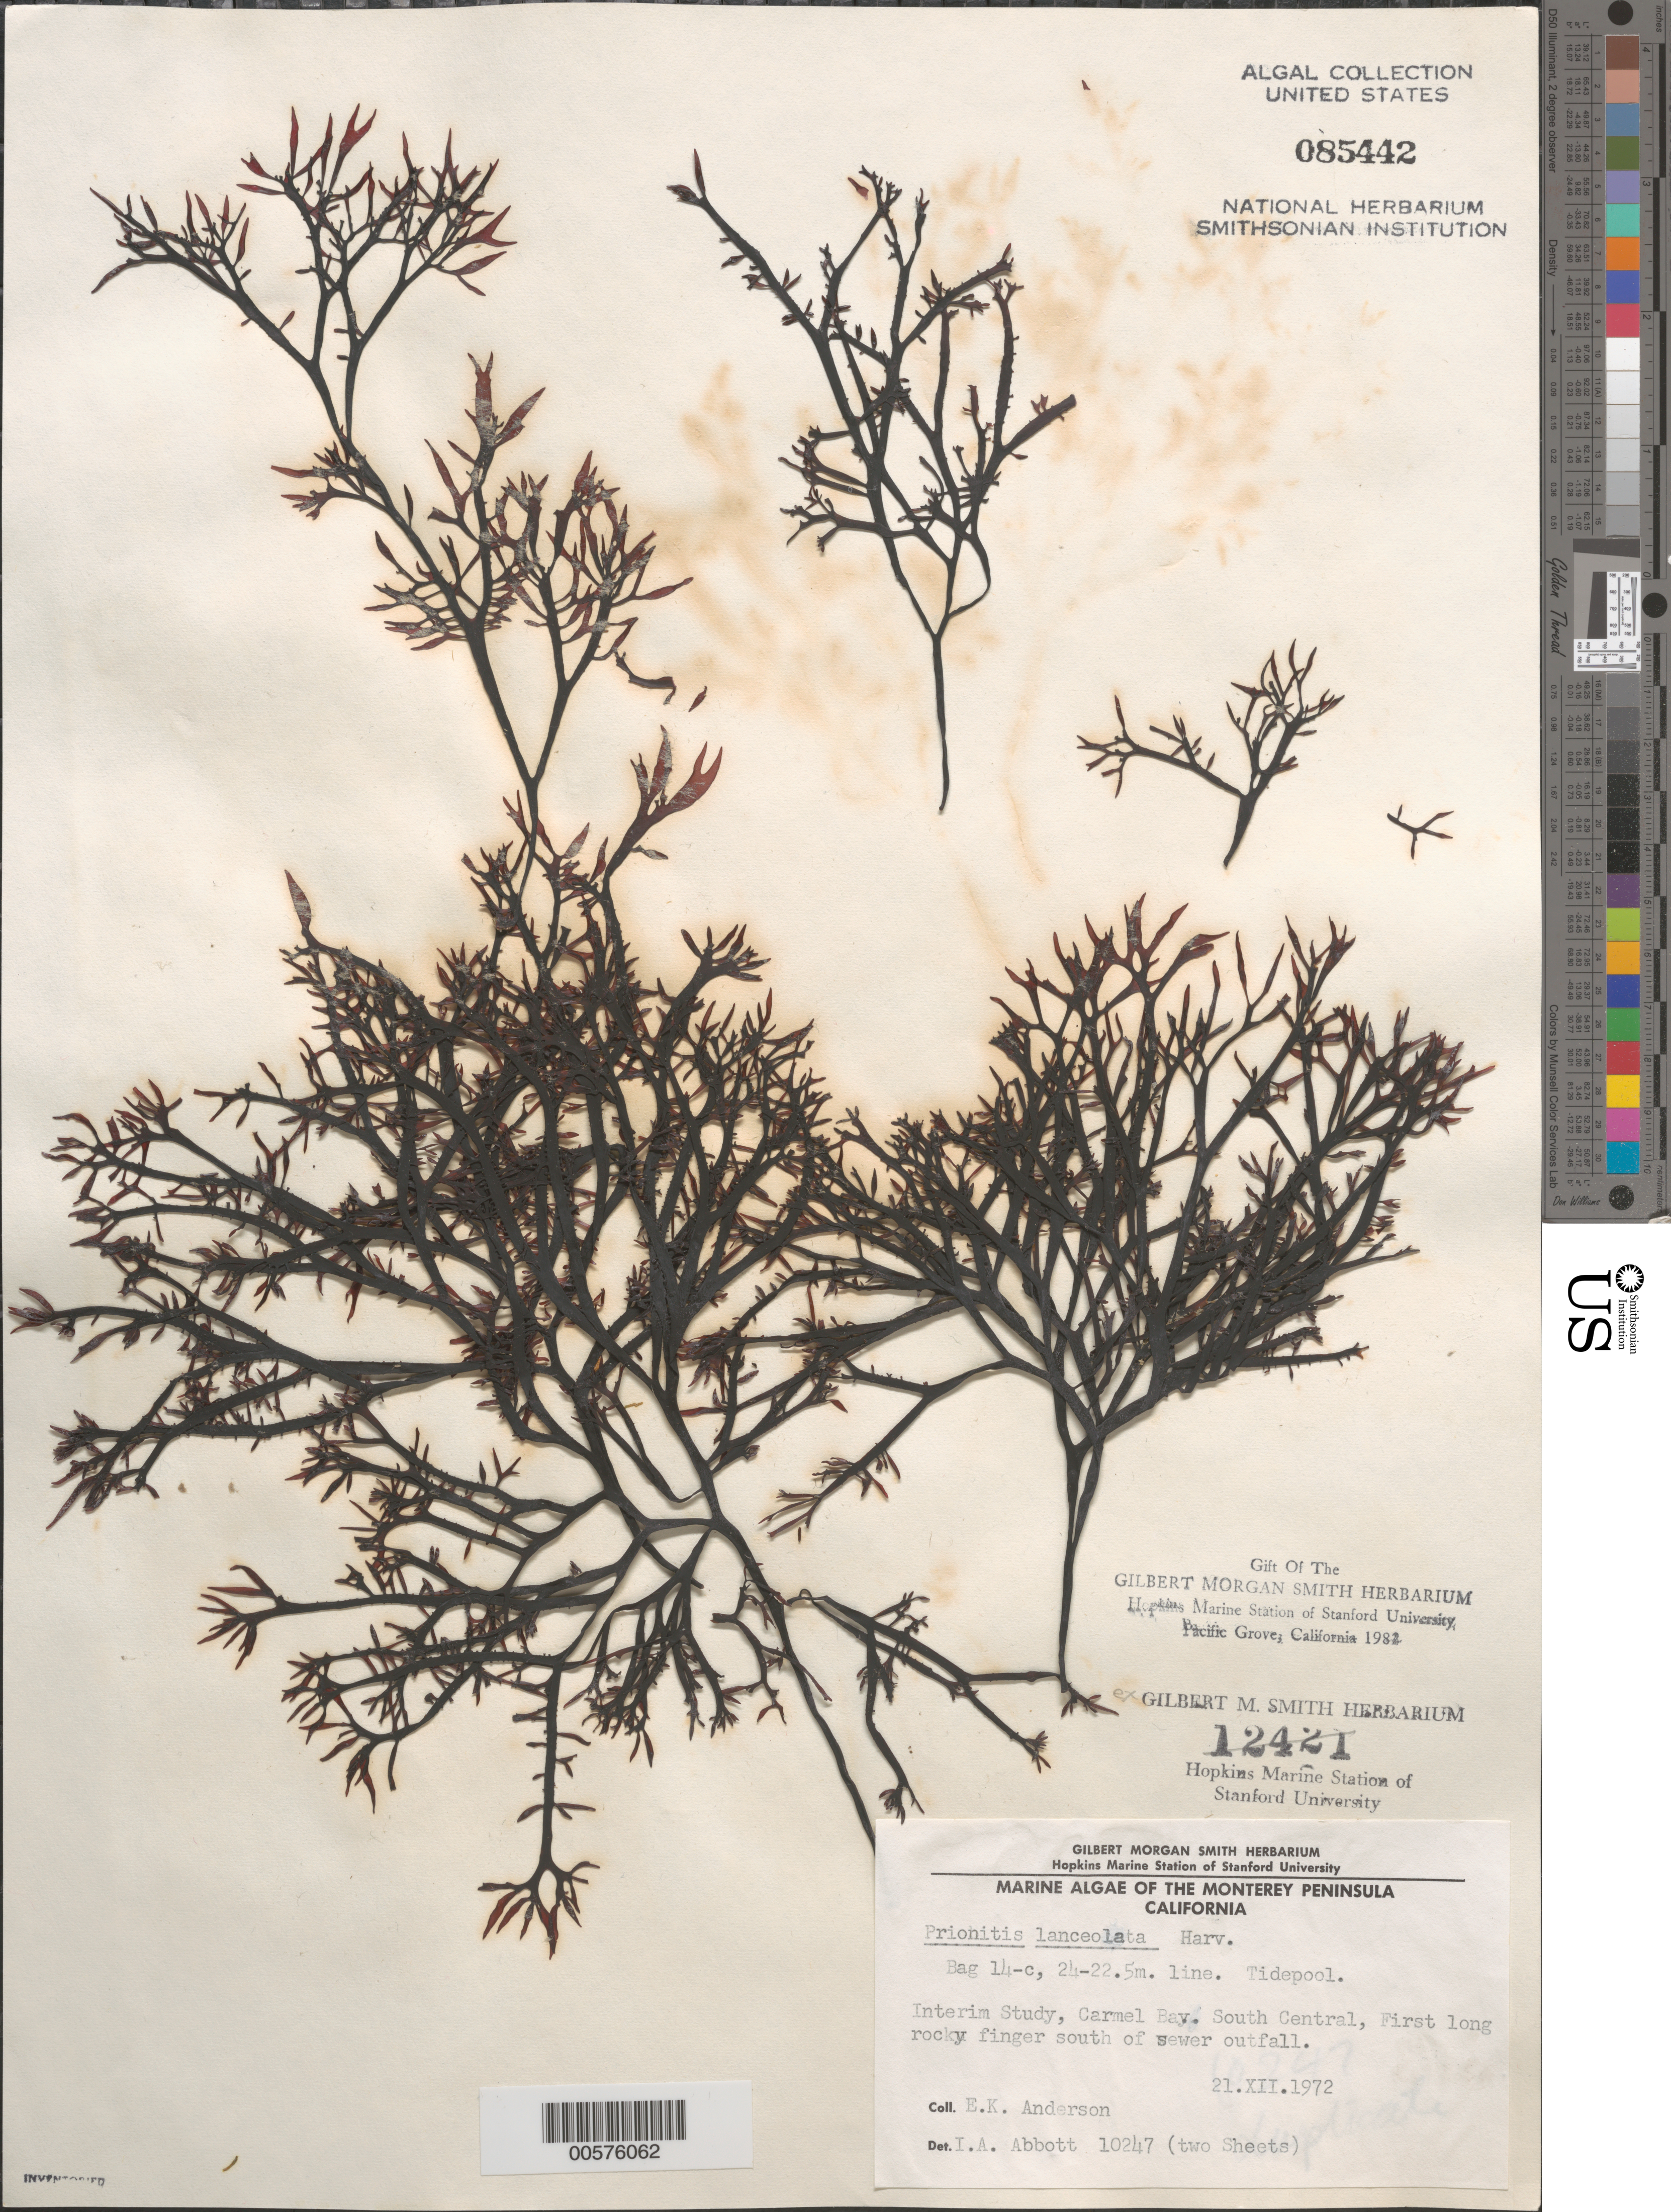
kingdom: Plantae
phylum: Rhodophyta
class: Florideophyceae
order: Cryptonemiales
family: Cryptonemiaceae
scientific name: Prionitis lanceolata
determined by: Abbott, Isabella A.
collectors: E. K. Anderson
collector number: IAA 10247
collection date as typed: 21 Dec 1972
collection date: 1972-12-21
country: United States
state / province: California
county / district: Monterey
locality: Carmel Bay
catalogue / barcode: US 85442